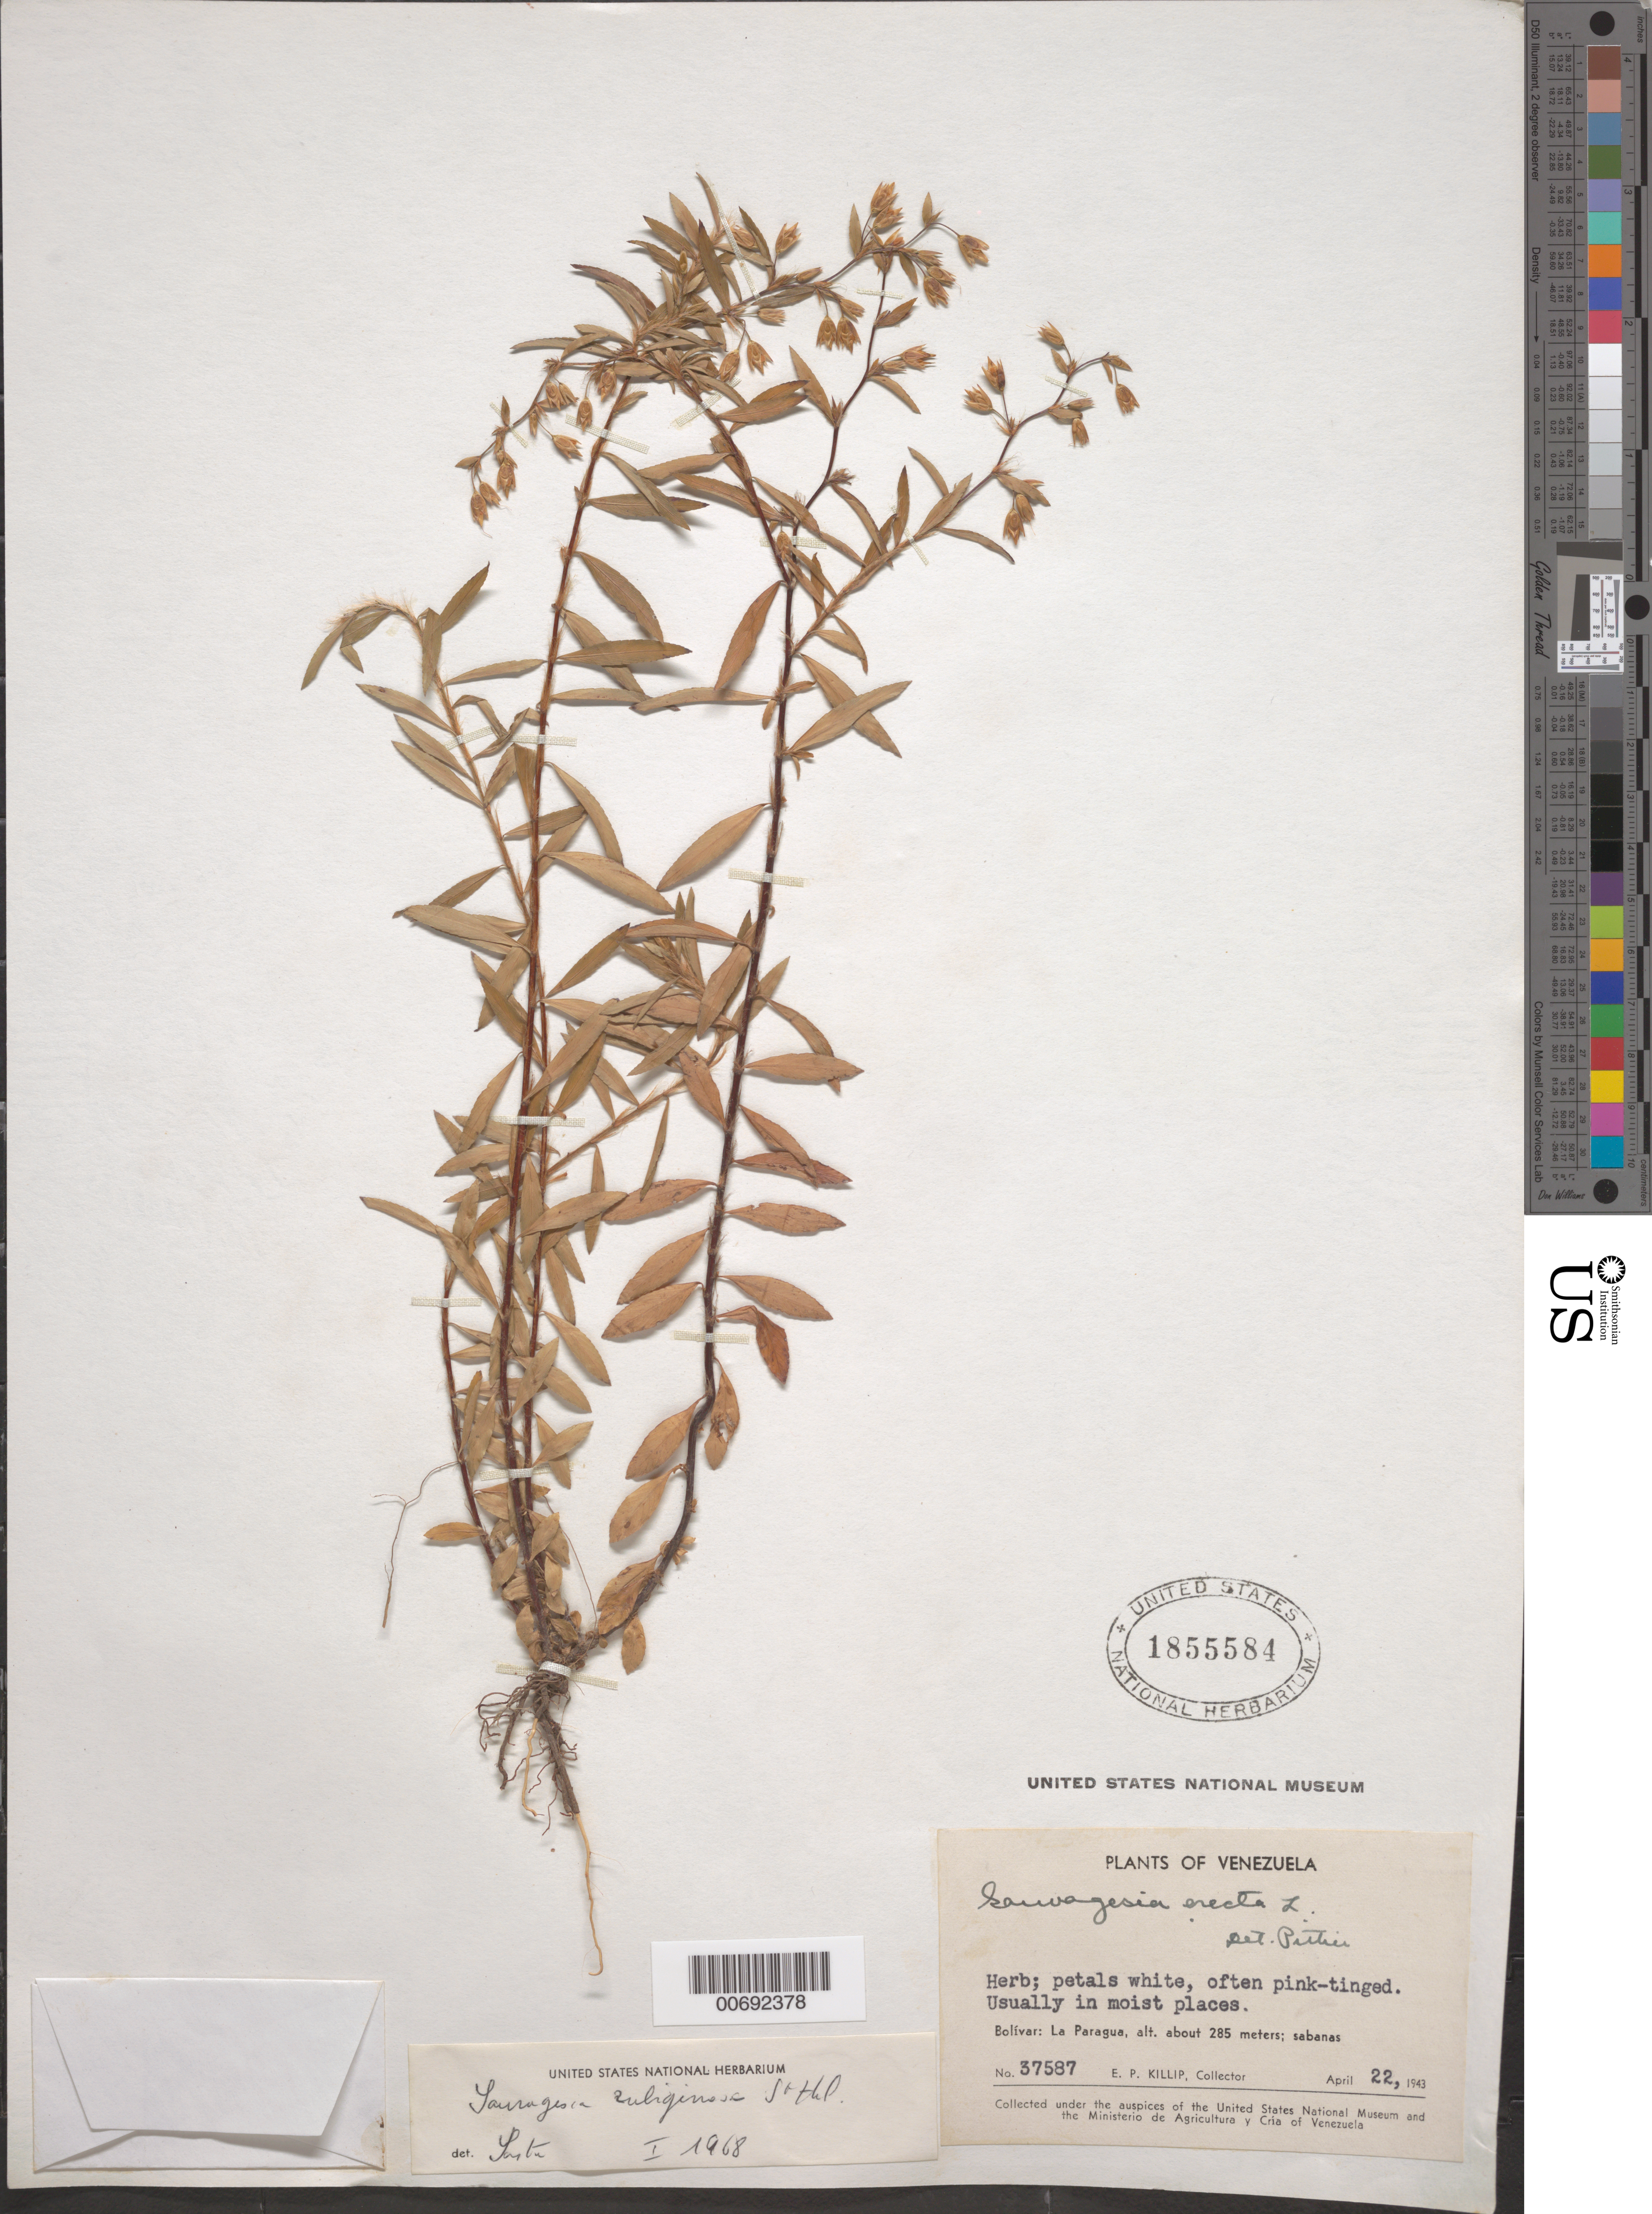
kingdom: Plantae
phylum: Tracheophyta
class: Magnoliopsida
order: Malpighiales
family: Ochnaceae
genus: Sauvagesia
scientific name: Sauvagesia rubiginosa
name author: A. St.-Hil.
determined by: Sastre, C. H. L.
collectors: E. P. Killip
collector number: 37587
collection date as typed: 22-Apr-43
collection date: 1943-04-22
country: Venezuela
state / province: Bolívar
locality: La Paragua, along Río Paragua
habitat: Savanna; in moist places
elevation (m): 285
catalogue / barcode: US 1855584